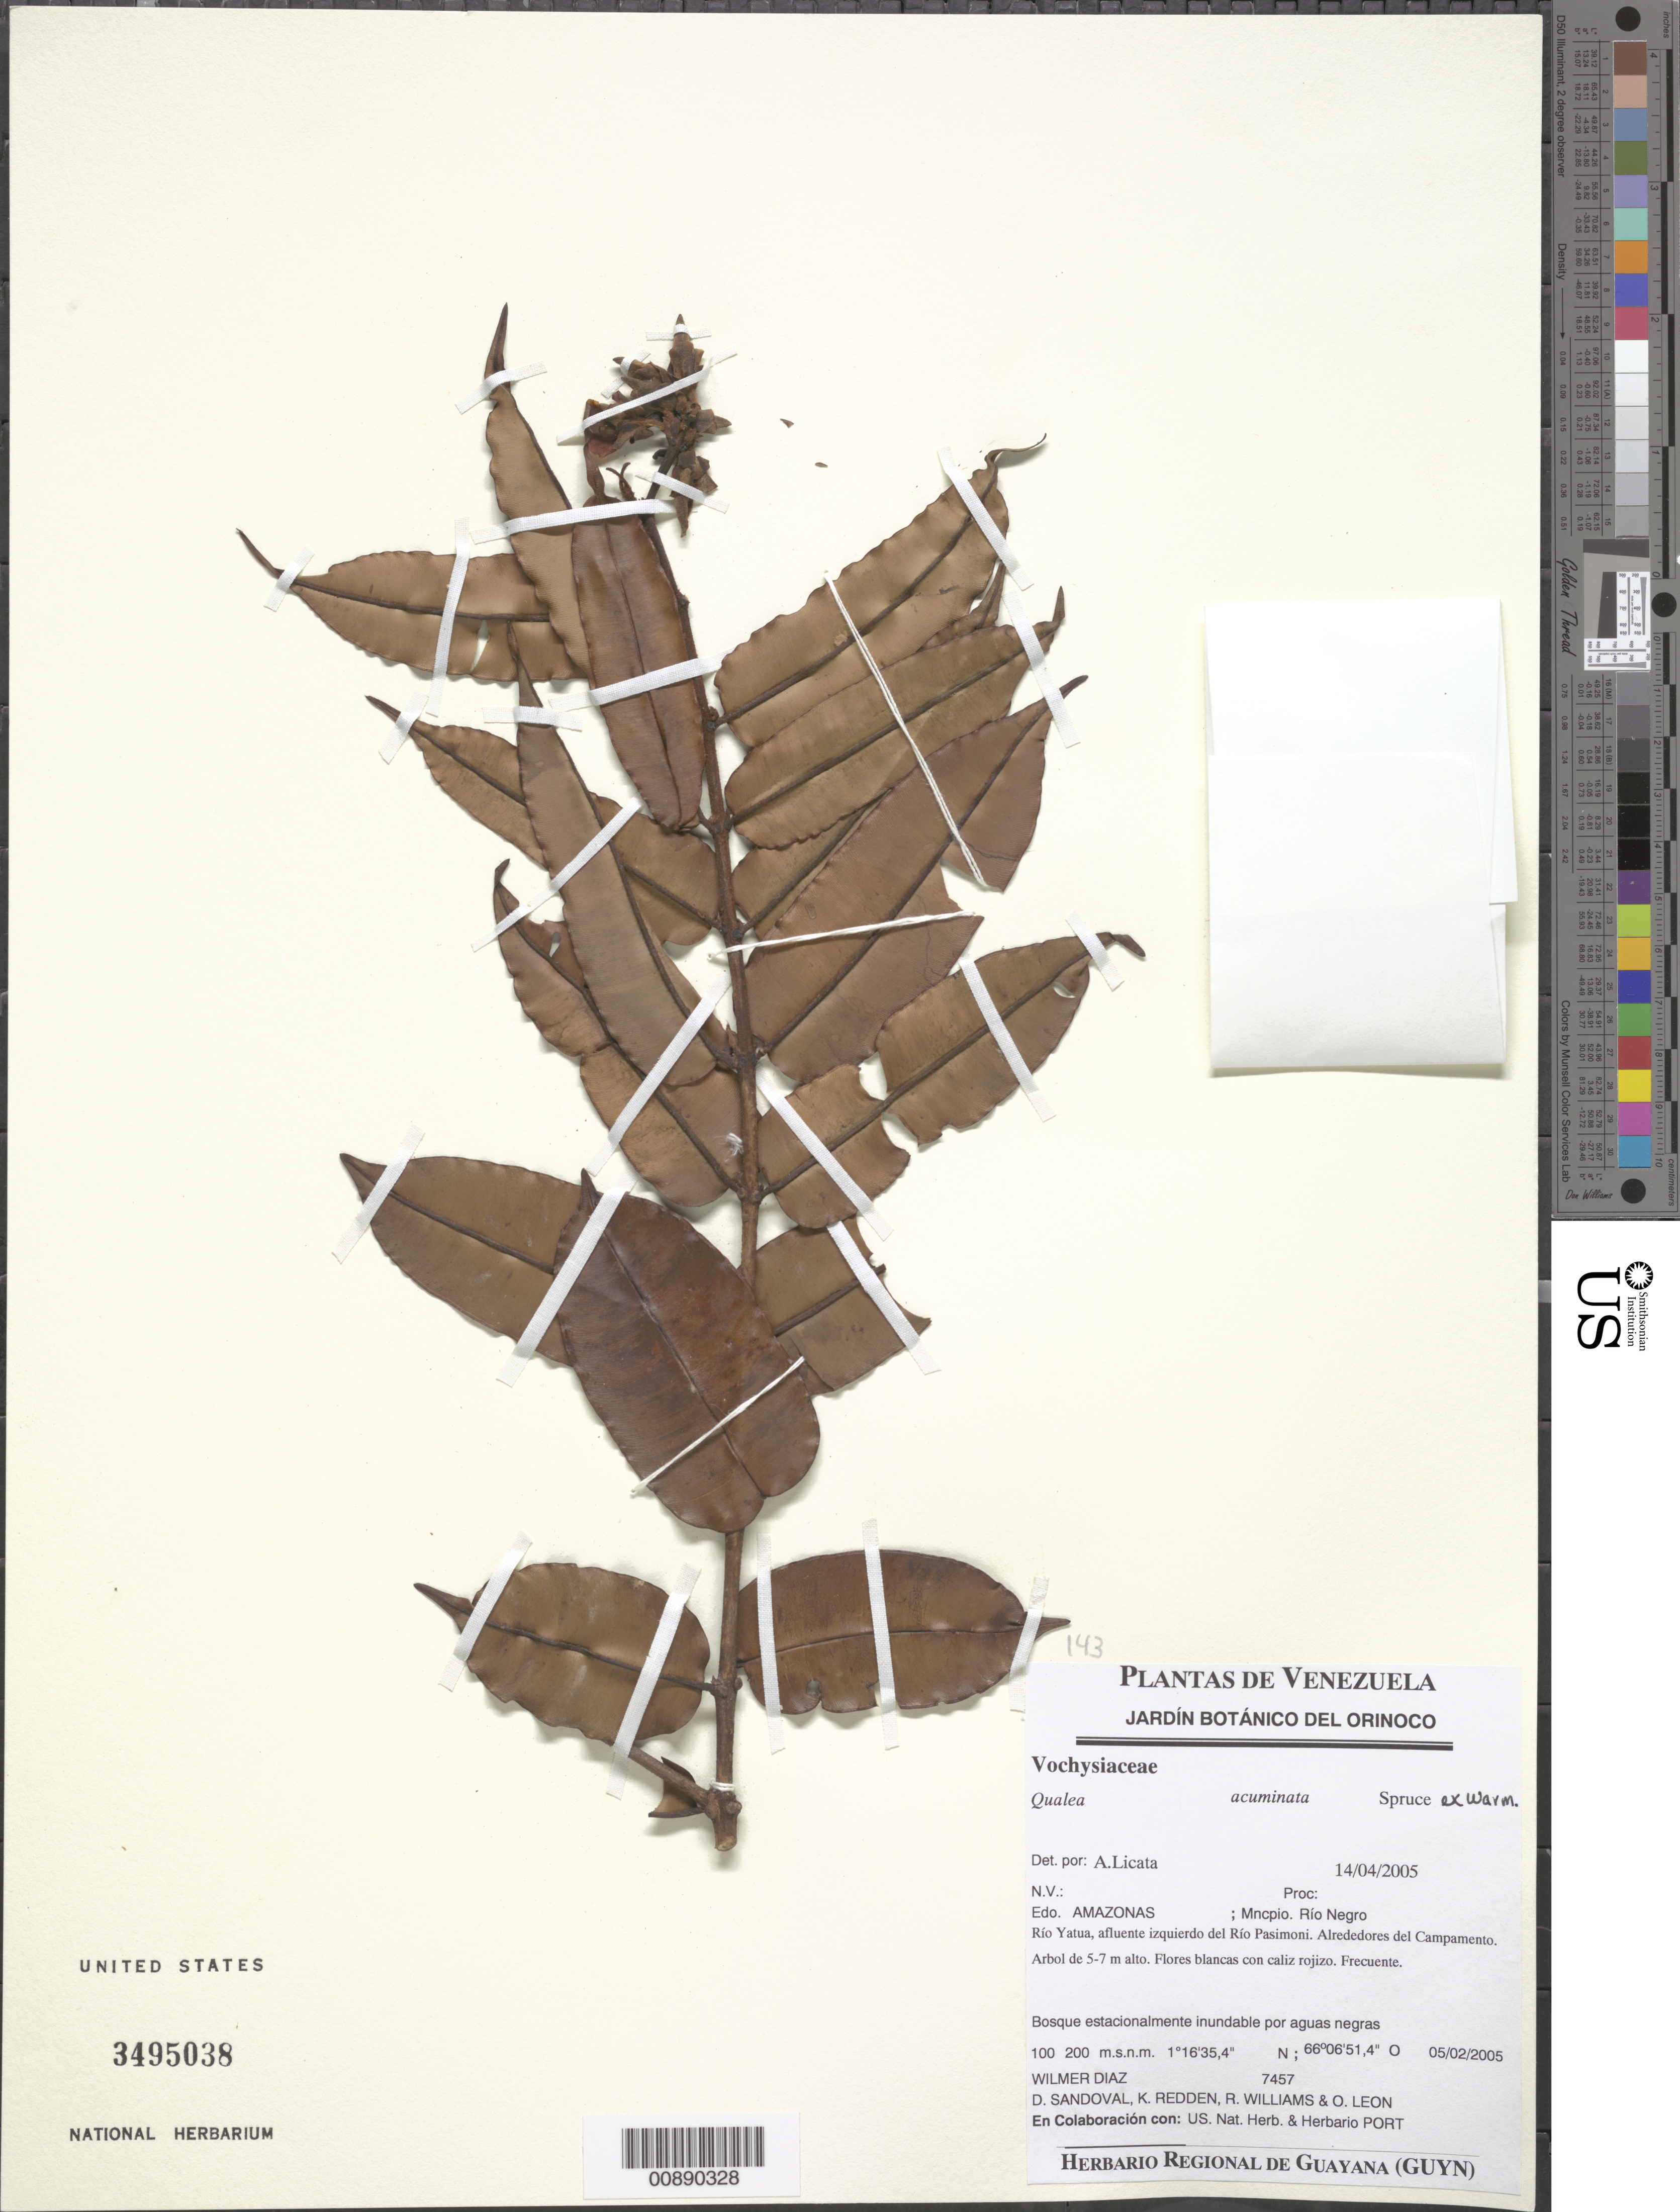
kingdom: Plantae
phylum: Tracheophyta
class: Magnoliopsida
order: Myrtales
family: Vochysiaceae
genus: Qualea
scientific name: Qualea acuminata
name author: Spruce ex Warm.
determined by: Licata, A., (PORT), Univ. Nac. Exp. de los Llanos Ezequiel Zamora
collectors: W. Díaz P., D. Sandoval, K. M. Redden, R. Williams & O. León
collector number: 7457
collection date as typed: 5-Feb-05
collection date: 2005-02-05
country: Venezuela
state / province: Amazonas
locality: Mun. Río Negro, Río Yatua, afluente del Río Pasimoni, alrededores Campamento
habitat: Bosque estacionalmente inundable por aguas negras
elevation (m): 100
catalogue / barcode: US 3495038